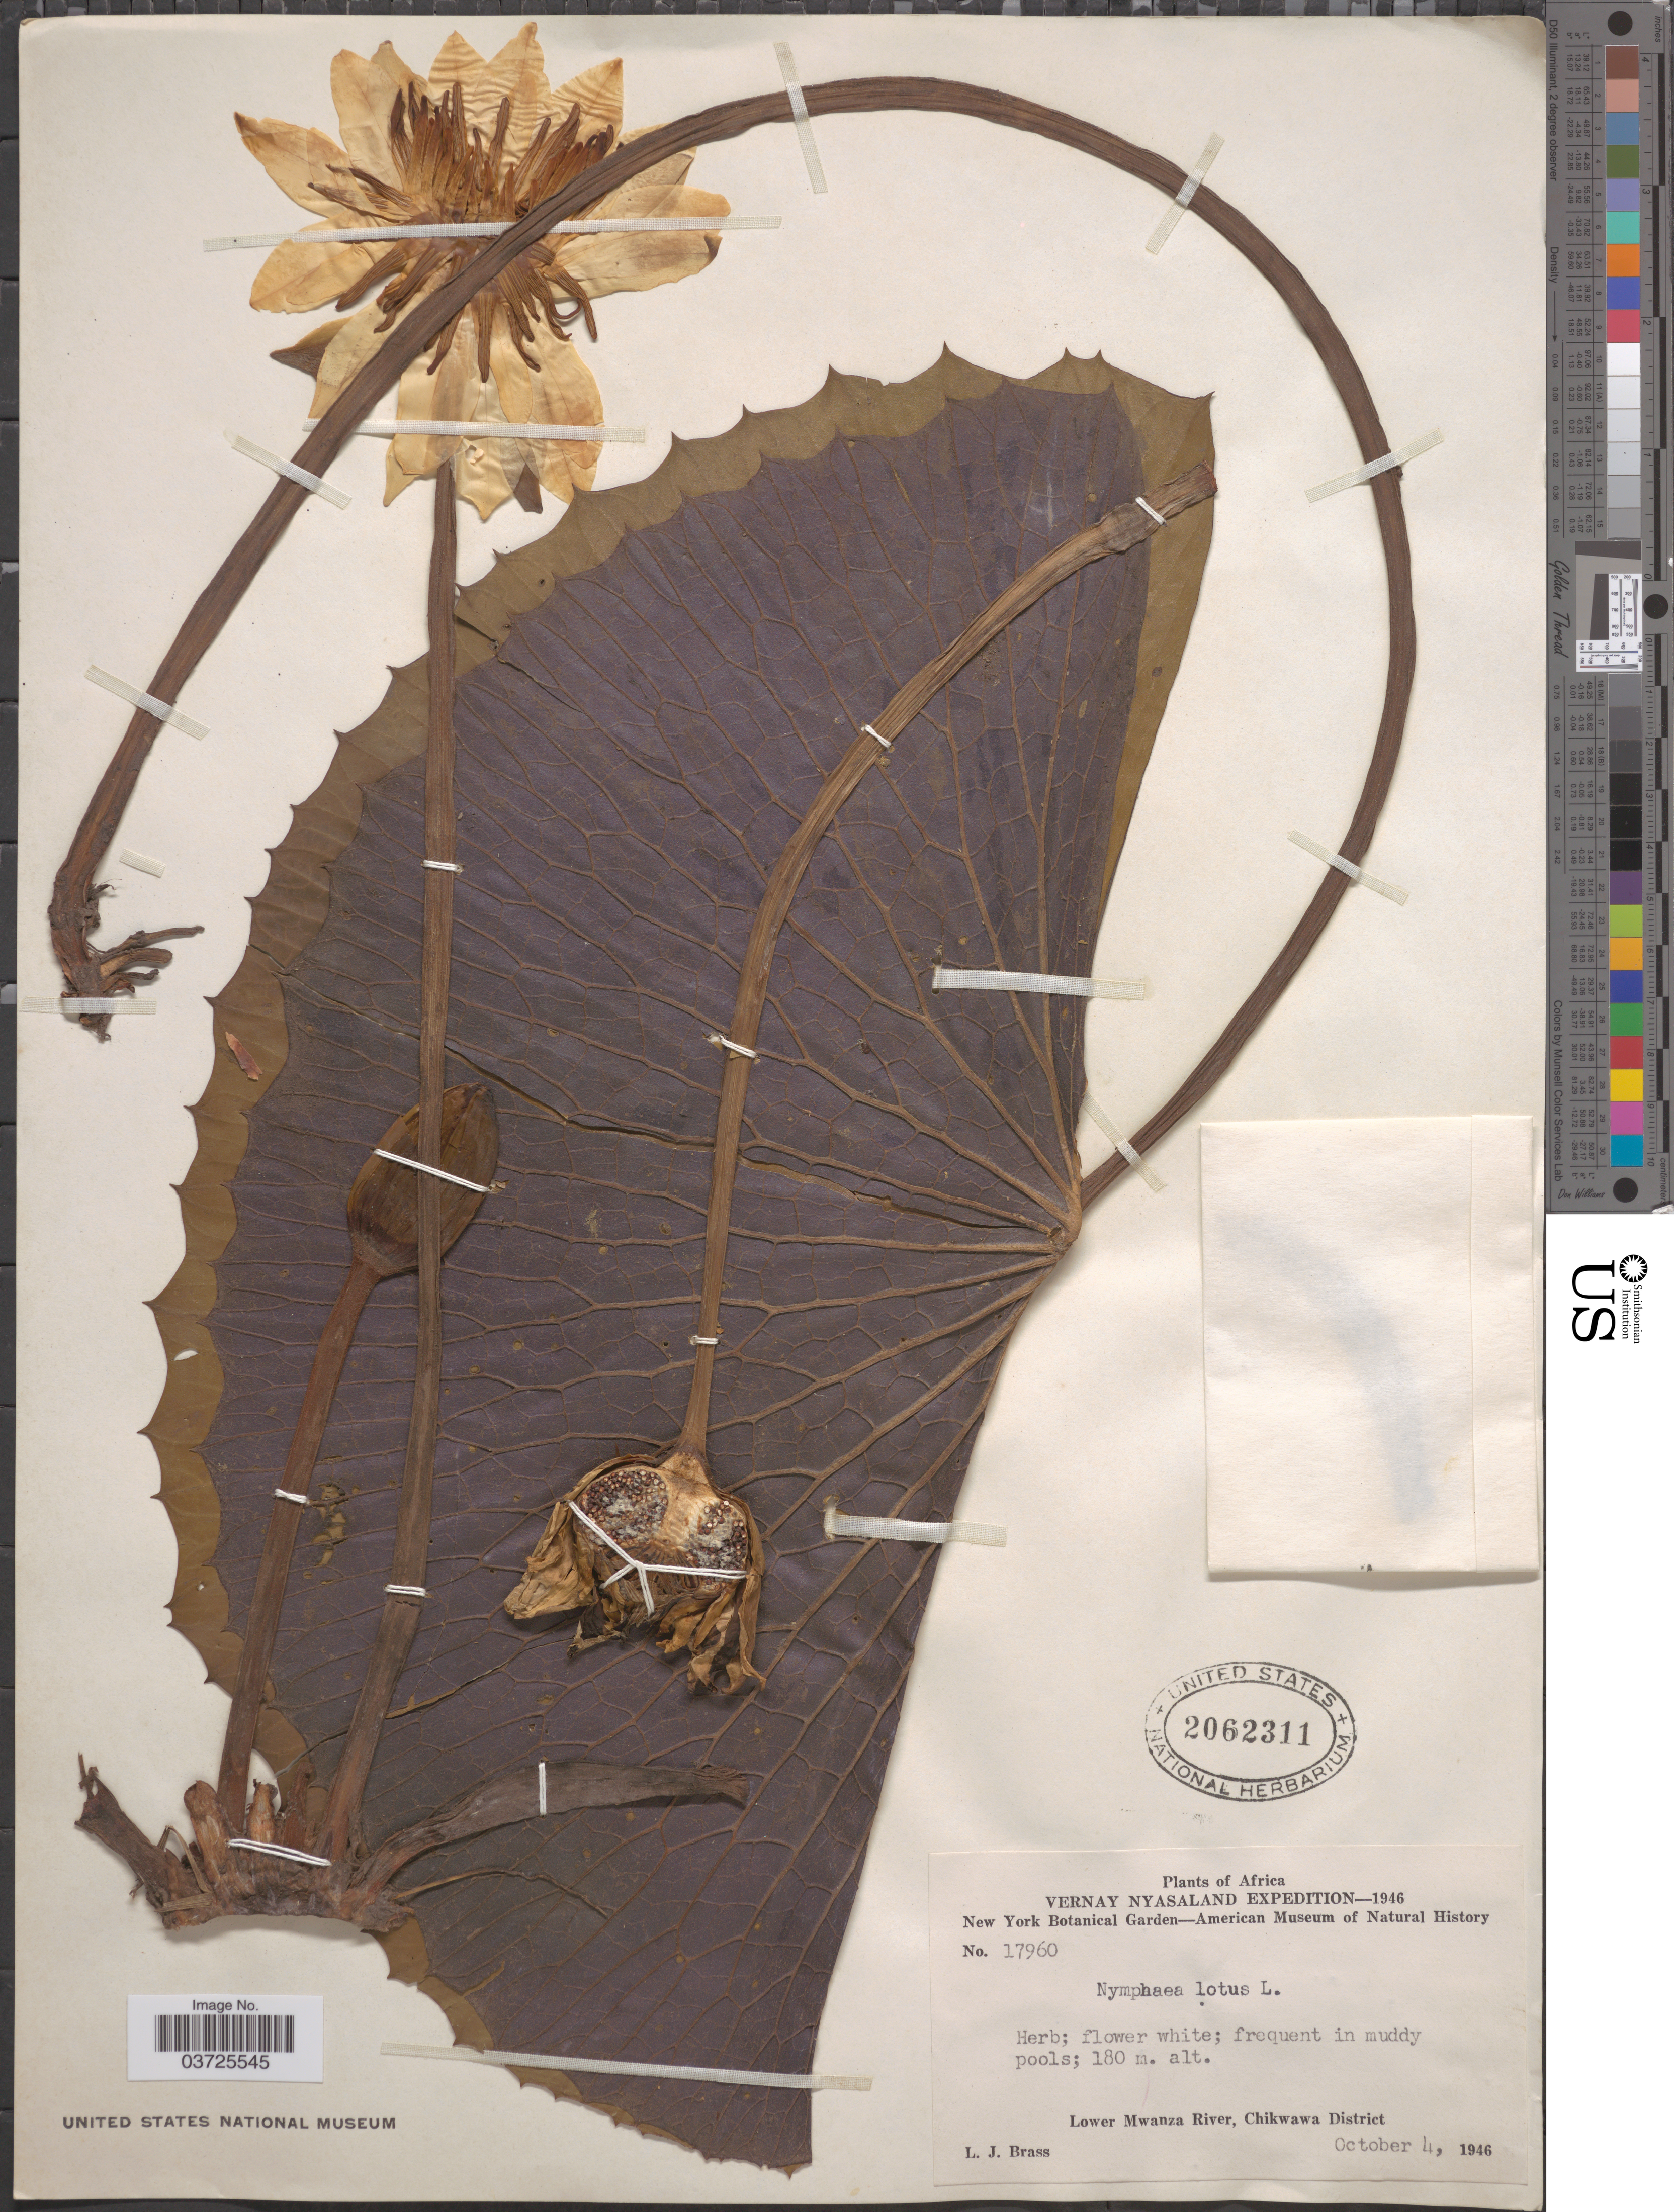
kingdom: Plantae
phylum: Tracheophyta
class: Magnoliopsida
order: Nymphaeales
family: Nymphaeaceae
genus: Nymphaea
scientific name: Nymphaea lotus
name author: L.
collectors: L. J. Brass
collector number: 17960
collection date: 1946-10-04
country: Malawi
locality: Vernay Nyasaland. Lower Mwanza River, Chikwawa District.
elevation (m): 180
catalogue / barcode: US 2062311